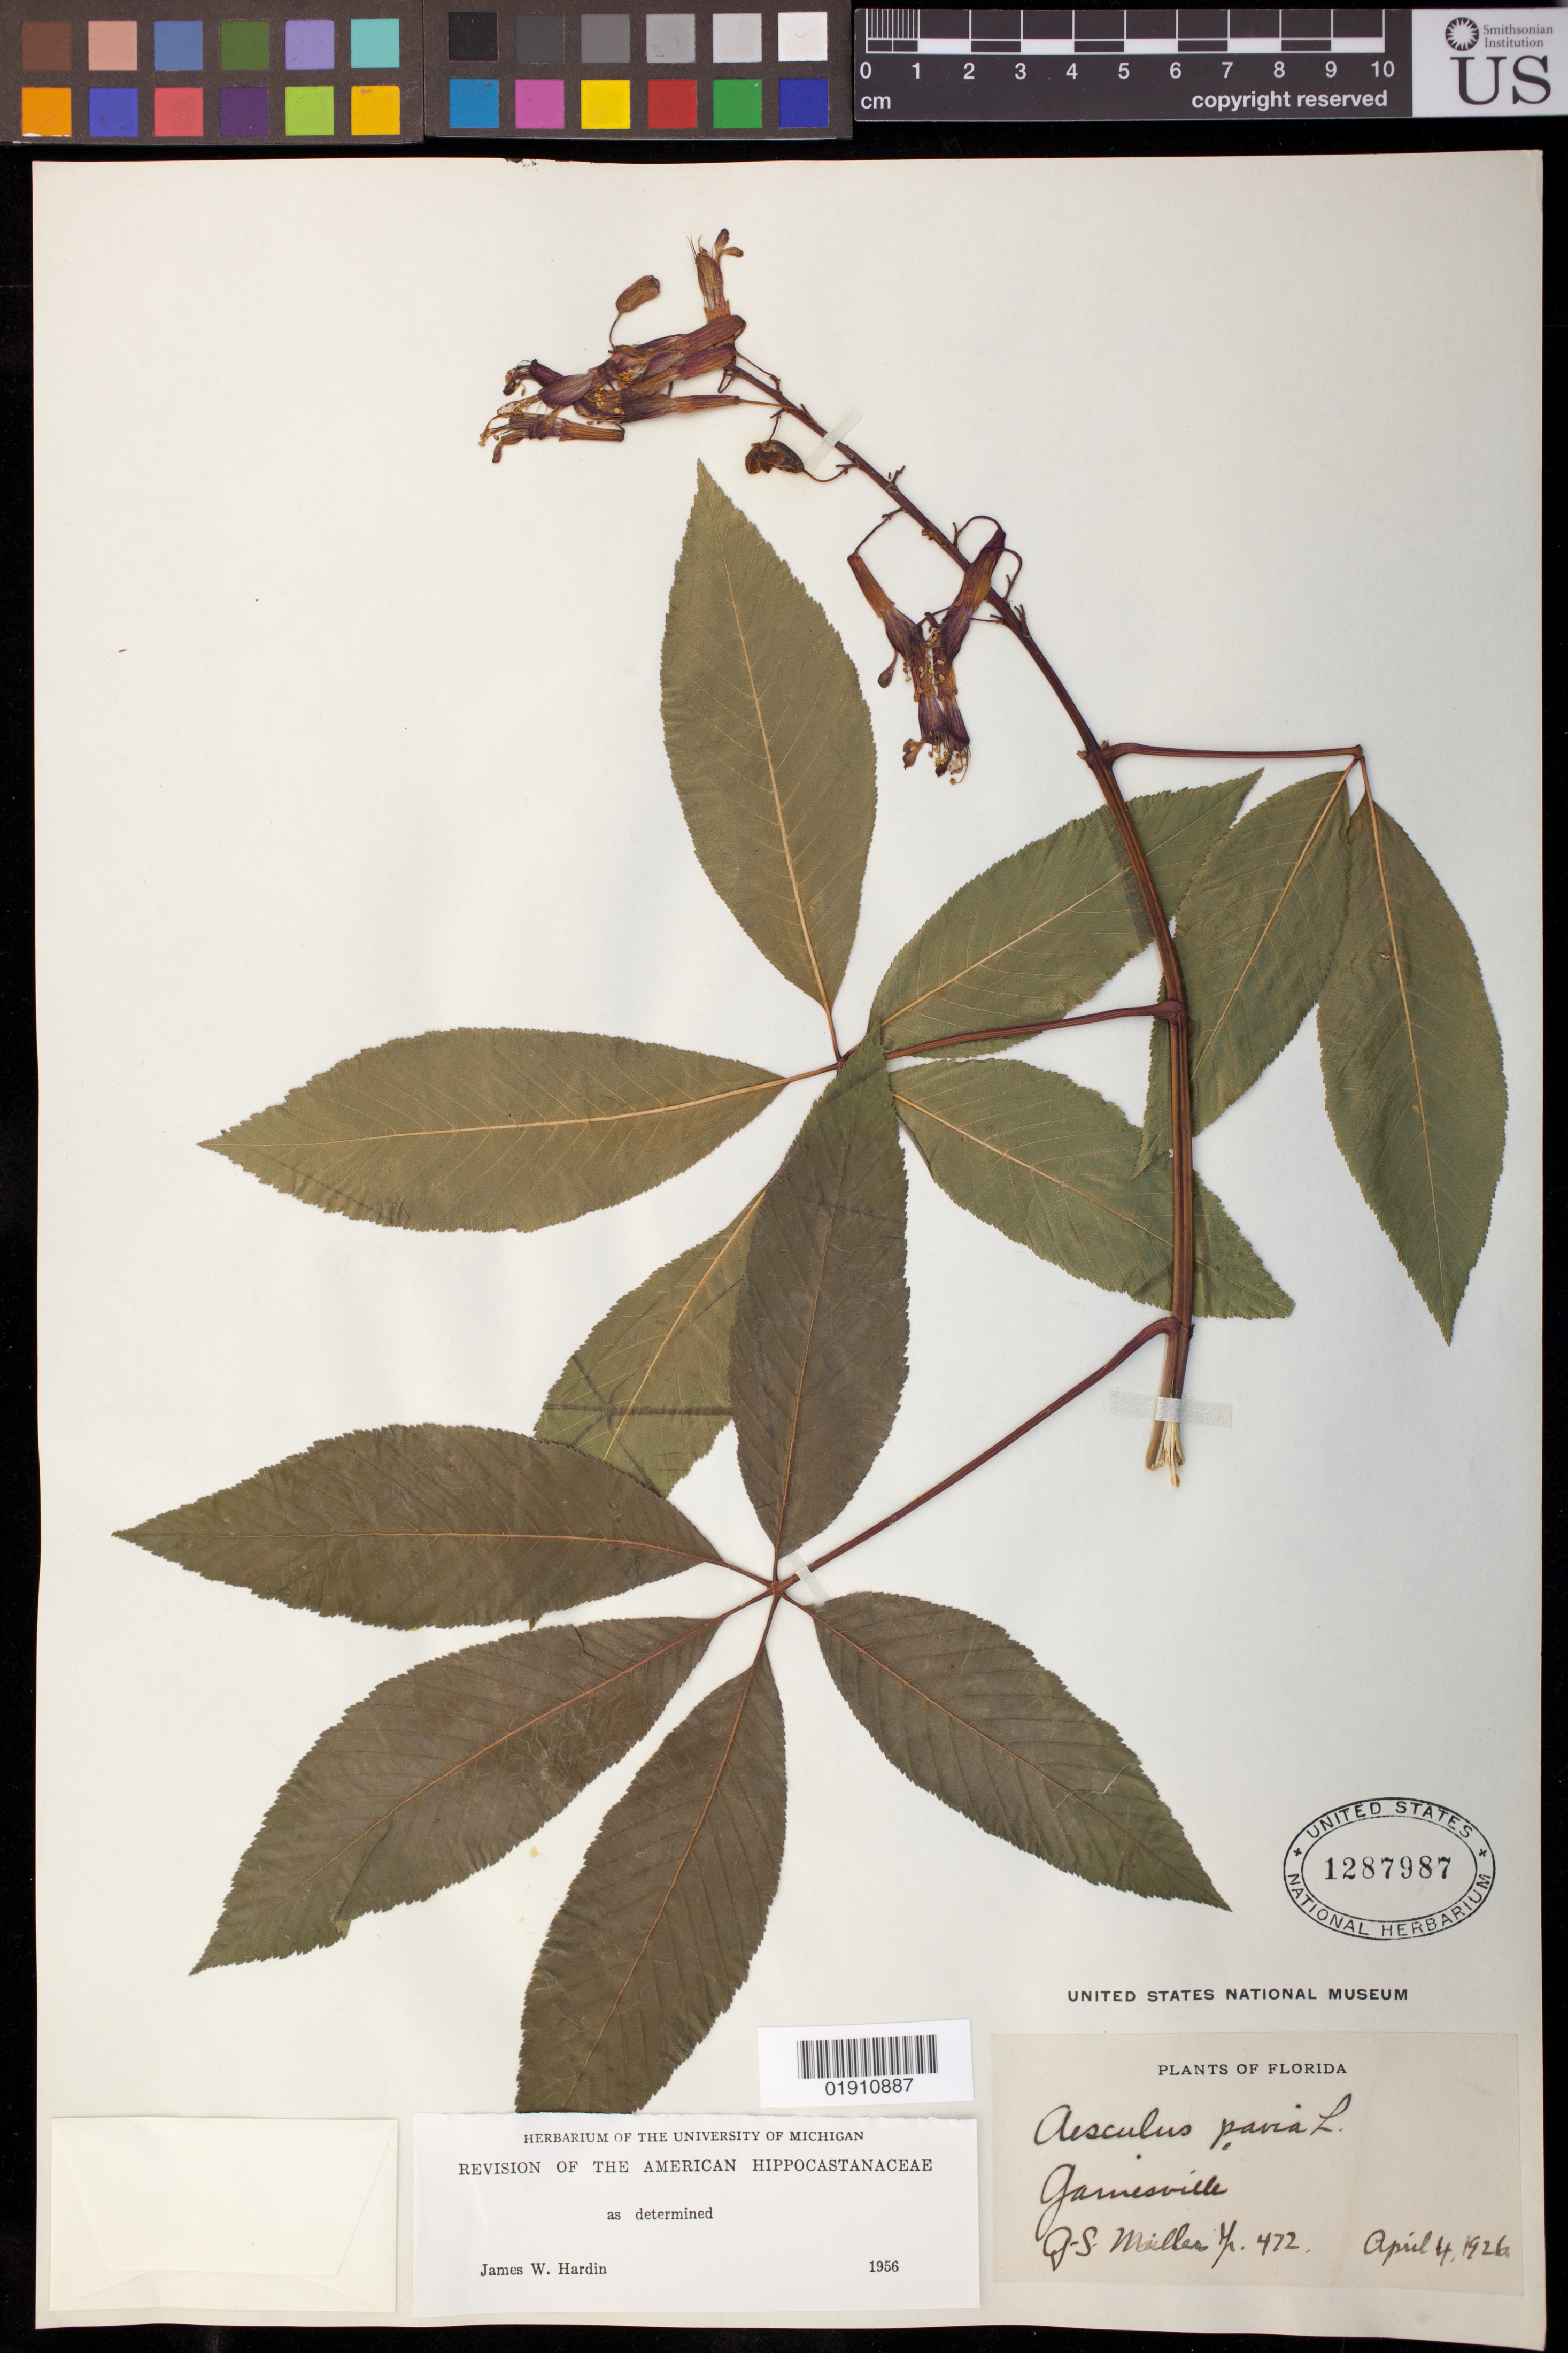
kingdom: Plantae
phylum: Tracheophyta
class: Magnoliopsida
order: Sapindales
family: Sapindaceae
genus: Aesculus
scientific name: Aesculus pavia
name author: L.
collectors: G. S. Miller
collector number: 472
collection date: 1926-04-04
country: United States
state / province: Florida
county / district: Alachua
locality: Gainesville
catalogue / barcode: US 1287987